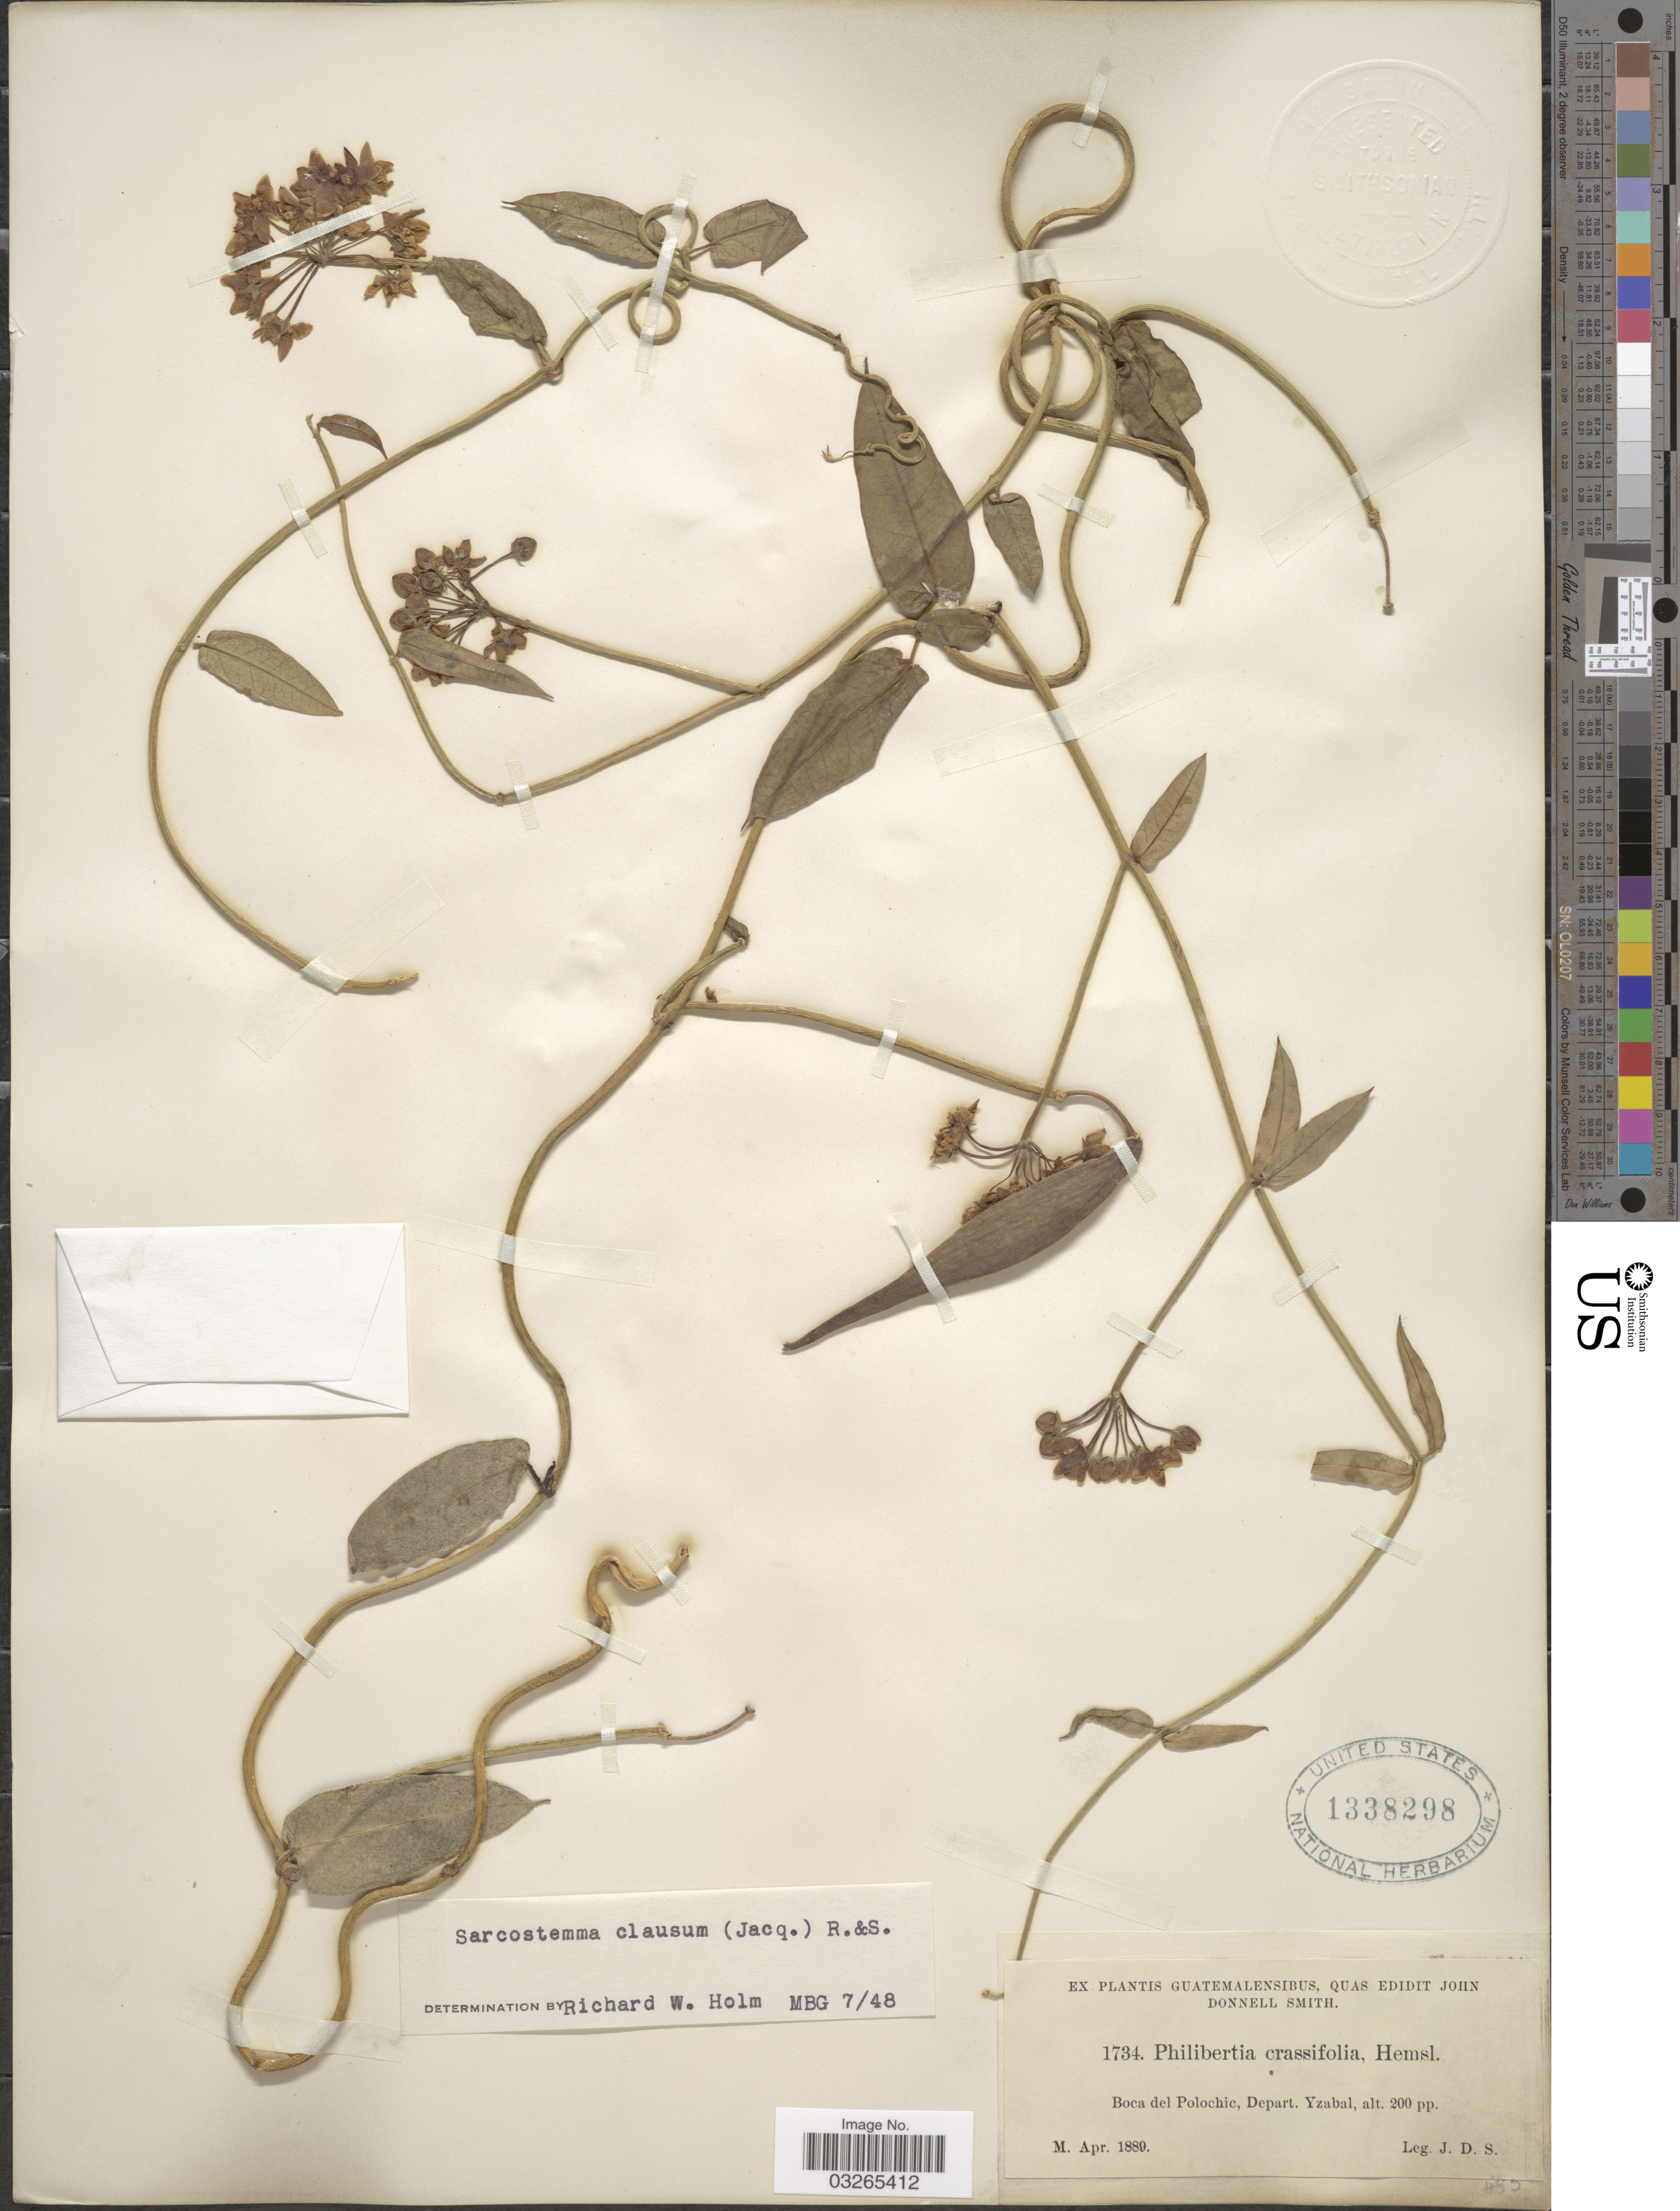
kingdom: Plantae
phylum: Tracheophyta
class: Magnoliopsida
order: Gentianales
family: Apocynaceae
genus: Sarcostemma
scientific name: Sarcostemma clausum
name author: (Jacq.) Schult.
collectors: J. Donnell Smith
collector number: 1734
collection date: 1889-04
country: Guatemala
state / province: Izabal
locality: Boca del Polochic, Depart. Yzabal.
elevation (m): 61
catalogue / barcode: US 1338298